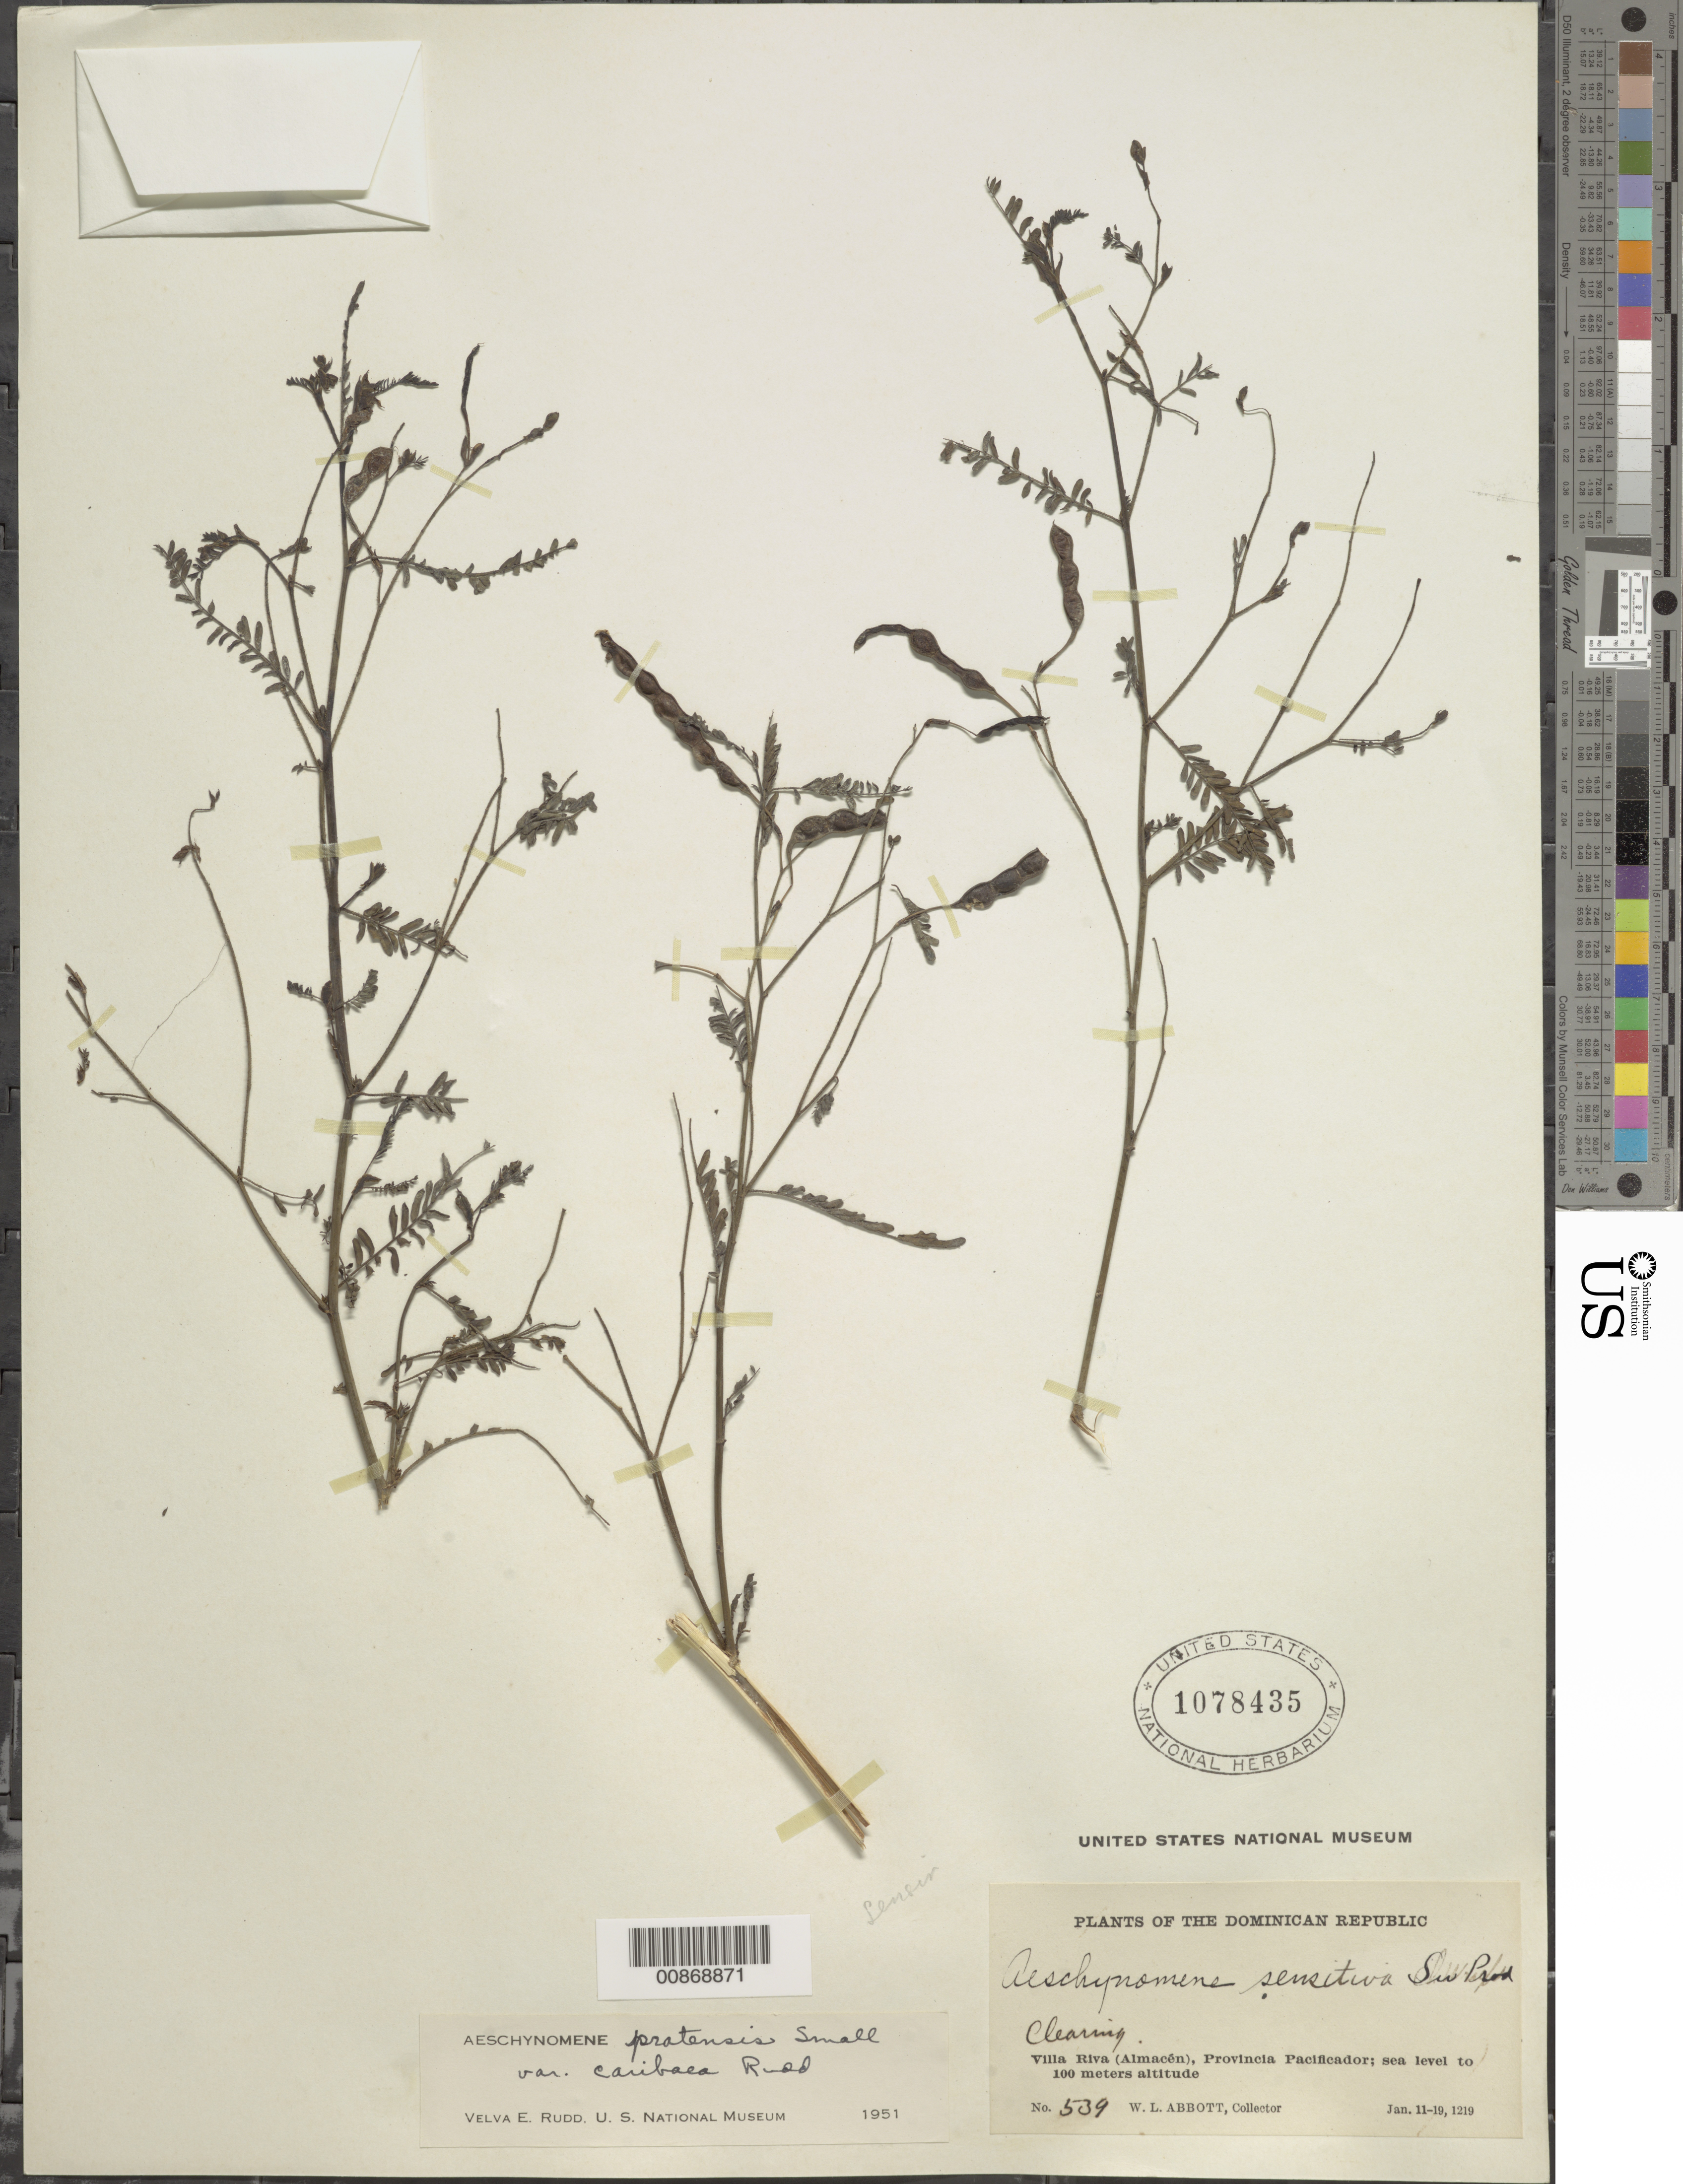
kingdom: Plantae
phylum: Tracheophyta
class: Magnoliopsida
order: Fabales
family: Fabaceae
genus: Aeschynomene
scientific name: Aeschynomene pratensis var. caribaea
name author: Rudd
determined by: Rudd, V. E.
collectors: W. L. Abbott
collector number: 539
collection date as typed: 11 Jan 1921 to 19 Jan 1921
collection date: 1921-01-11/1921-01-19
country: Dominican Republic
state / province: Duarte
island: Hispaniola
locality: Villa Riva (Almacén), Provincia Pacificador (obsolete).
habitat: Clearing.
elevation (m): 0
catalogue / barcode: US 1078435